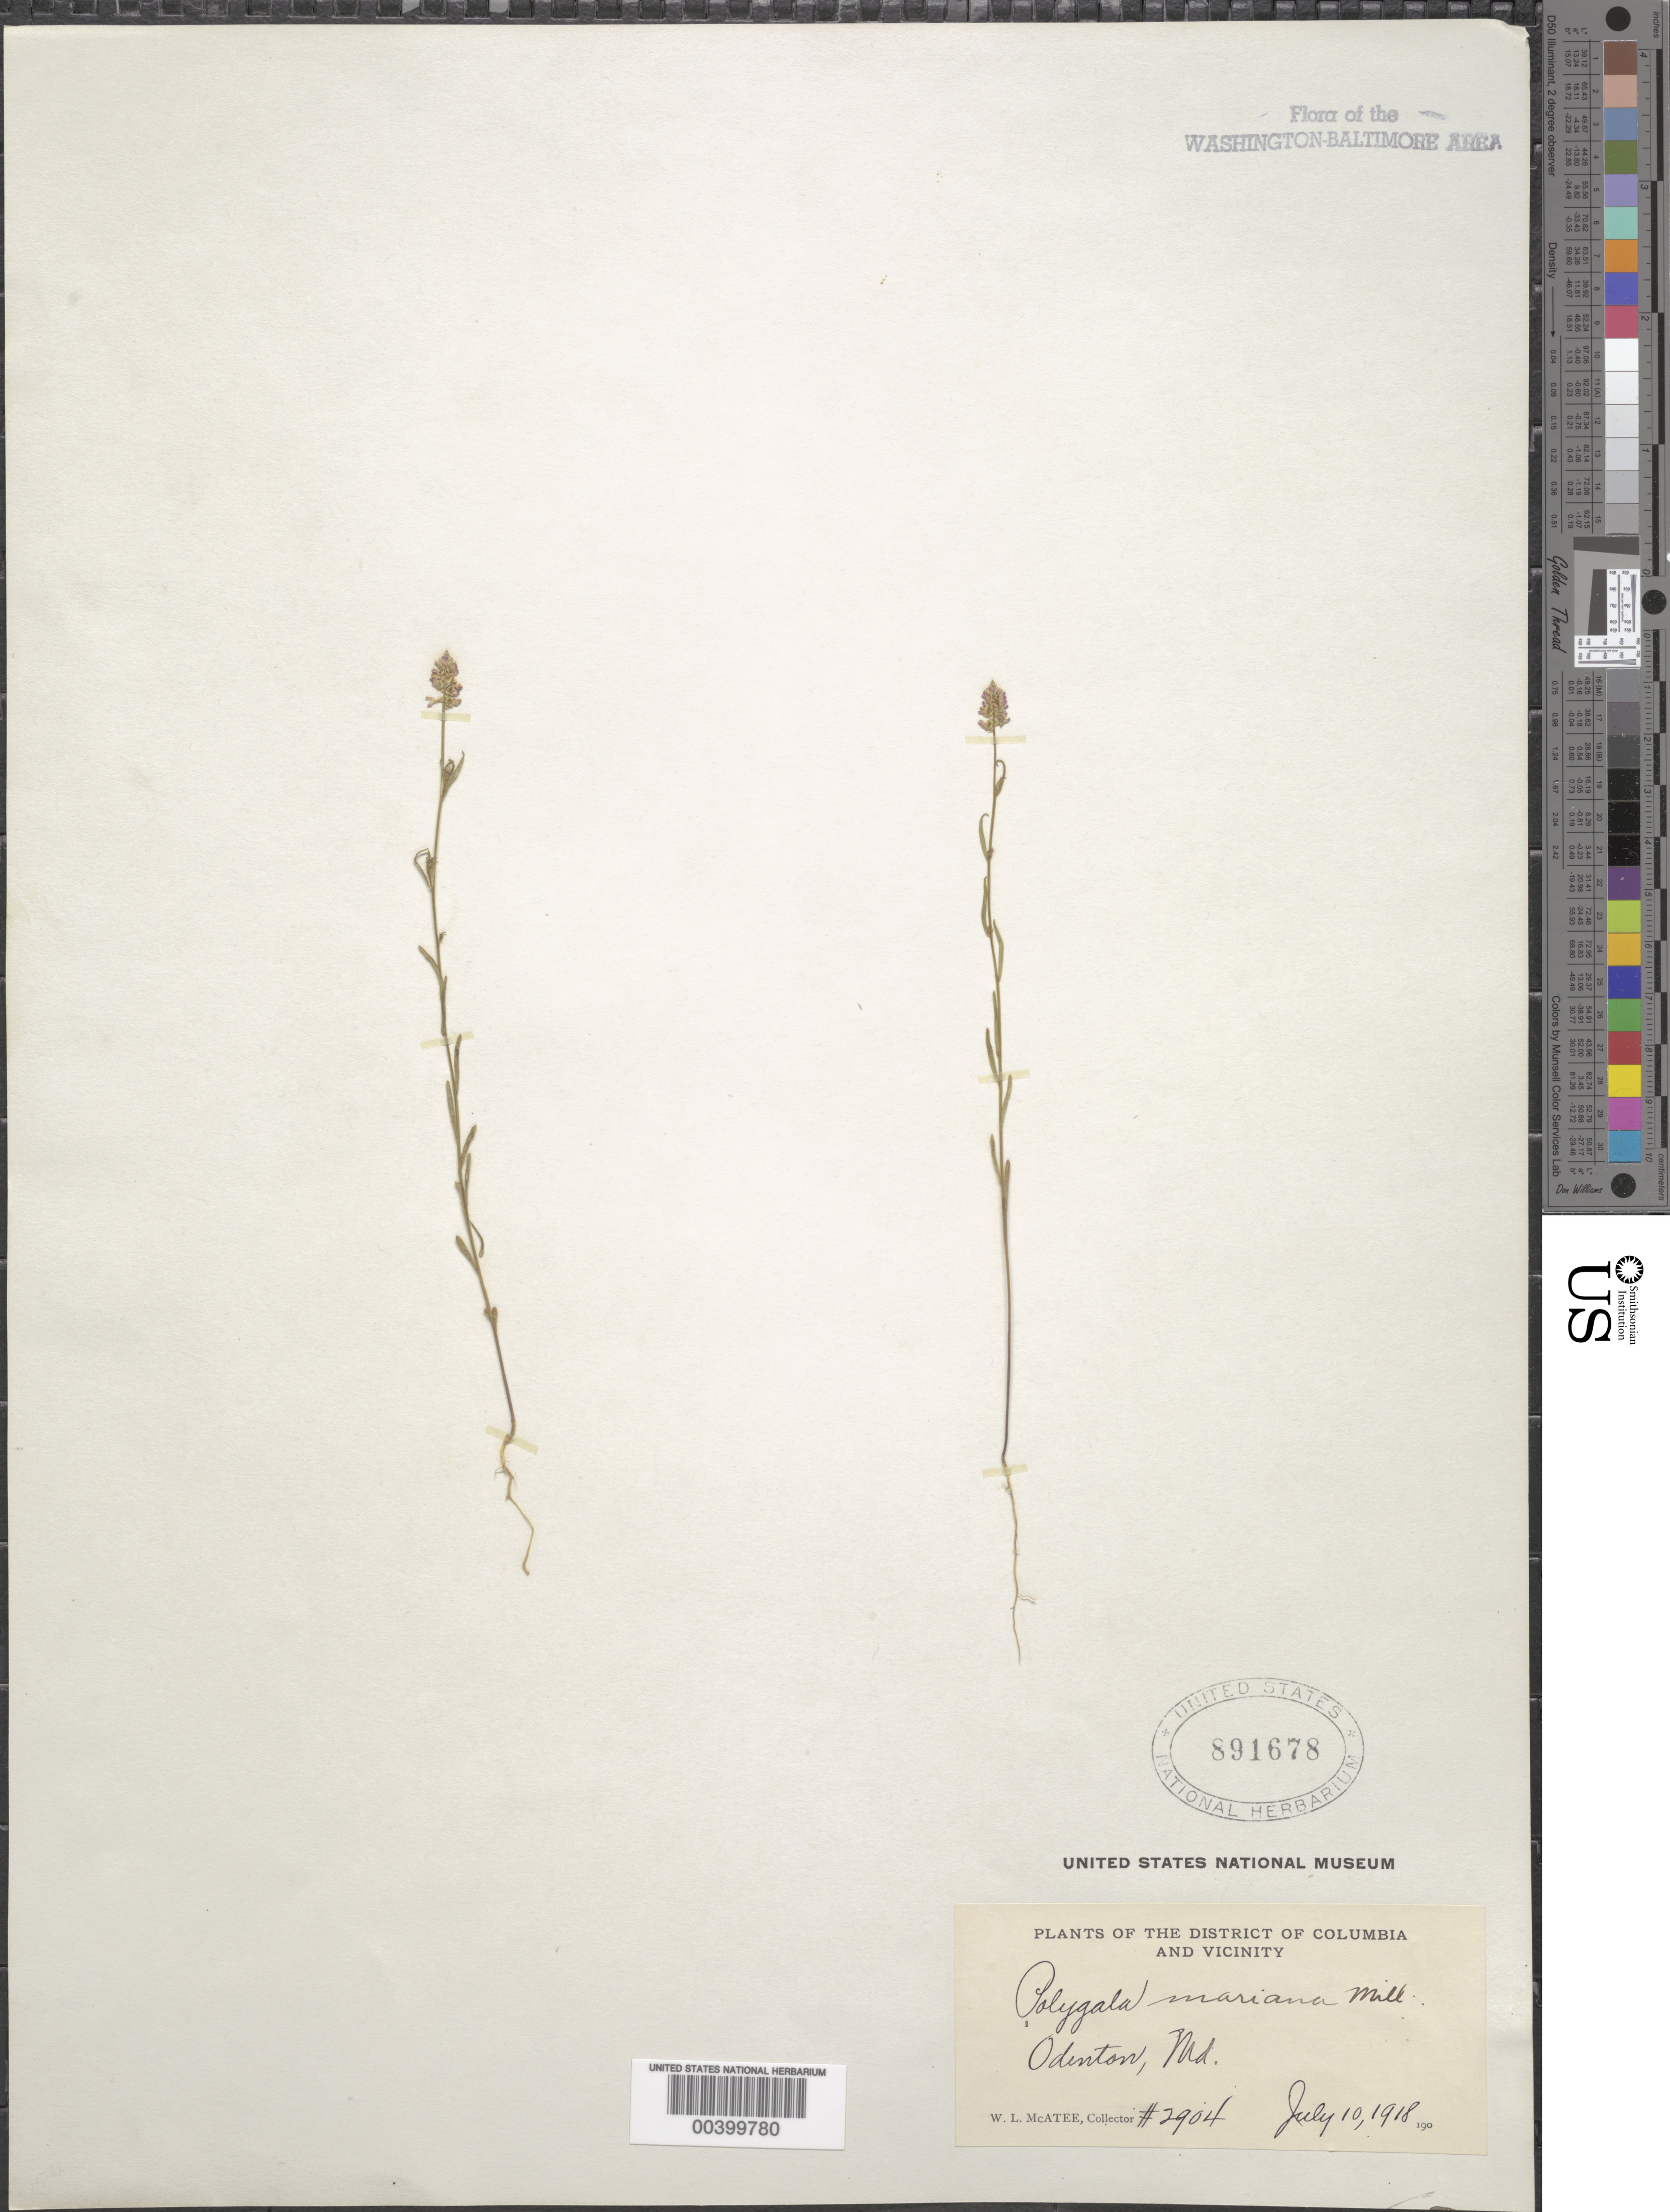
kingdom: Plantae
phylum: Tracheophyta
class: Magnoliopsida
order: Fabales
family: Polygalaceae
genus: Polygala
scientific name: Polygala mariana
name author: Mill.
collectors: W. McAtee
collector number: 2904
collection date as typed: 10 Jul 1918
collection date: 1918-07-10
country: United States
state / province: Maryland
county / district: Anne Arundel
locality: Odenton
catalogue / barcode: US 891678